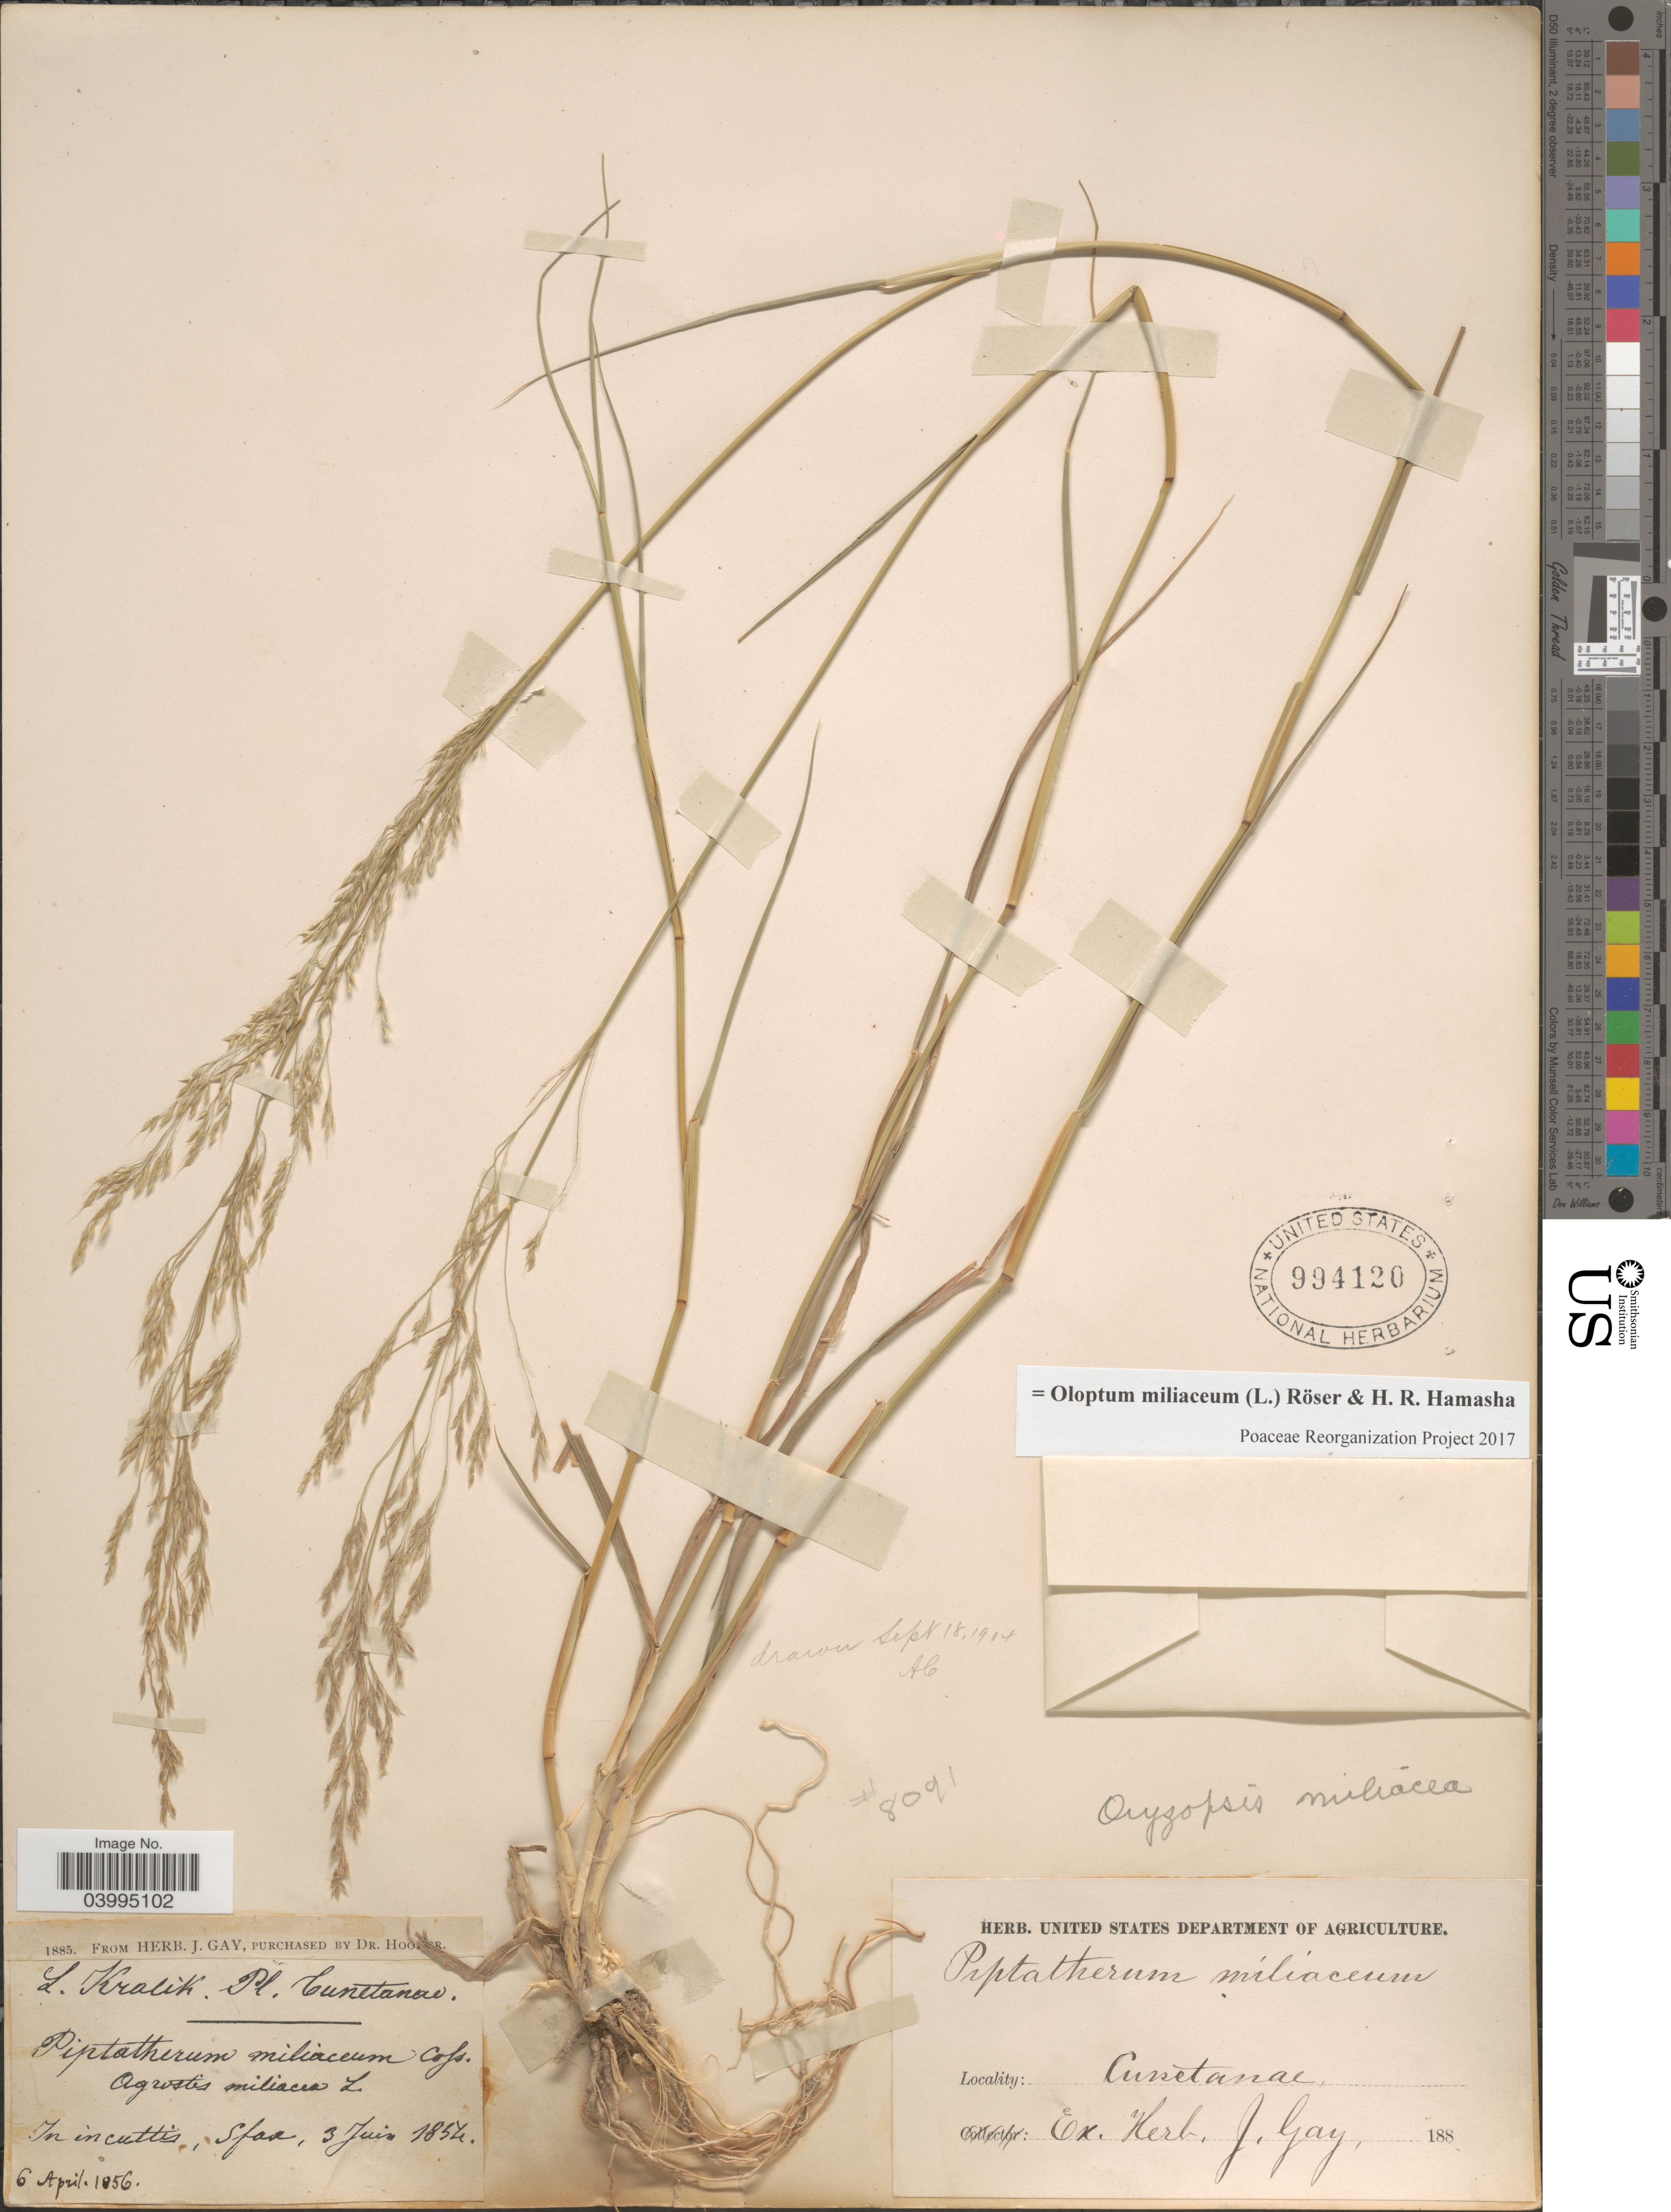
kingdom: Plantae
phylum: Tracheophyta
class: Liliopsida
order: Poales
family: Poaceae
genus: Oloptum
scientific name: Oloptum miliaceum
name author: Röser & H. R. Hamasha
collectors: L. Kralik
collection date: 1856-04-06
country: Tunisia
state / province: Sfax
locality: In in cuttis, Sfax. Cunetanae.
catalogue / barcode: US 994120